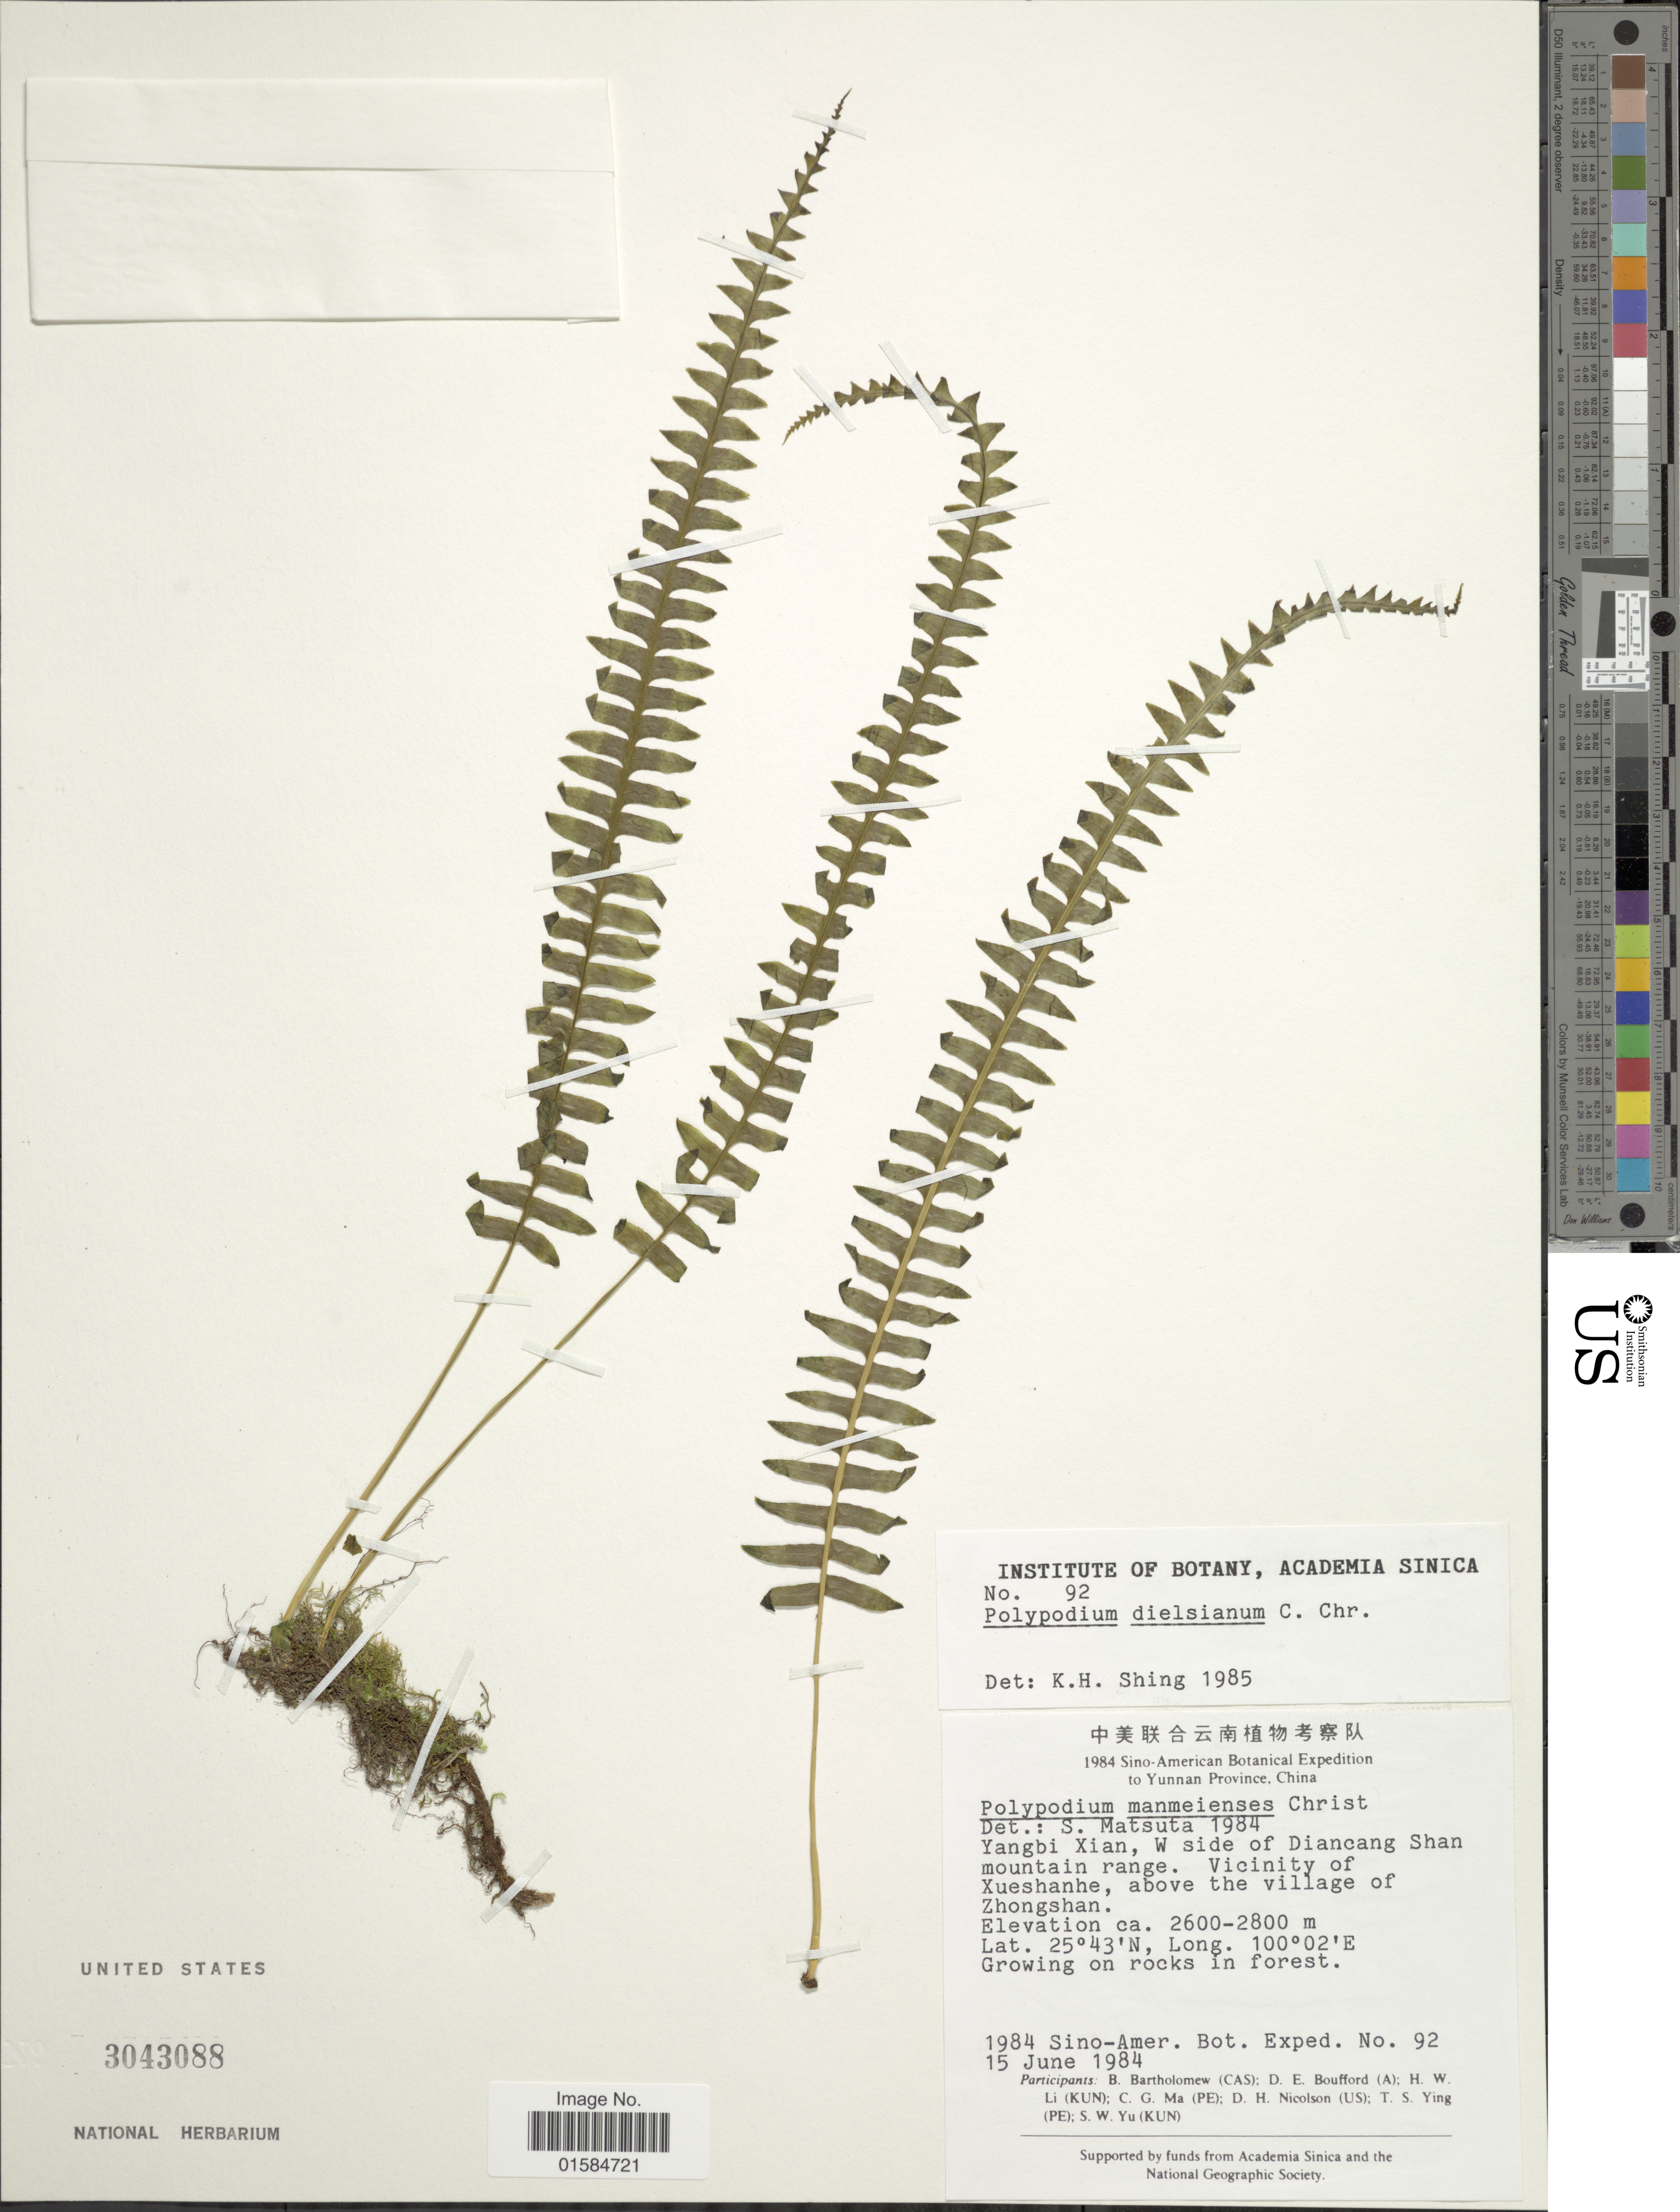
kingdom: Plantae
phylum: Tracheophyta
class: Polypodiopsida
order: Polypodiales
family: Polypodiaceae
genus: Goniophlebium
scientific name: Goniophlebium dielsianum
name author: (C. Chr.) Rödl-Linder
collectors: Sino-Amer. Bot. Exped. 1984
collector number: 92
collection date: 1984-06-15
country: China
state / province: Yunnan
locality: Yunnan Province, Yangbi Xian, W side of Diancang Shan mountain range, Vicinity of Xueshanhe, above the village of Zhongshan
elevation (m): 2600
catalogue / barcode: US 3043088